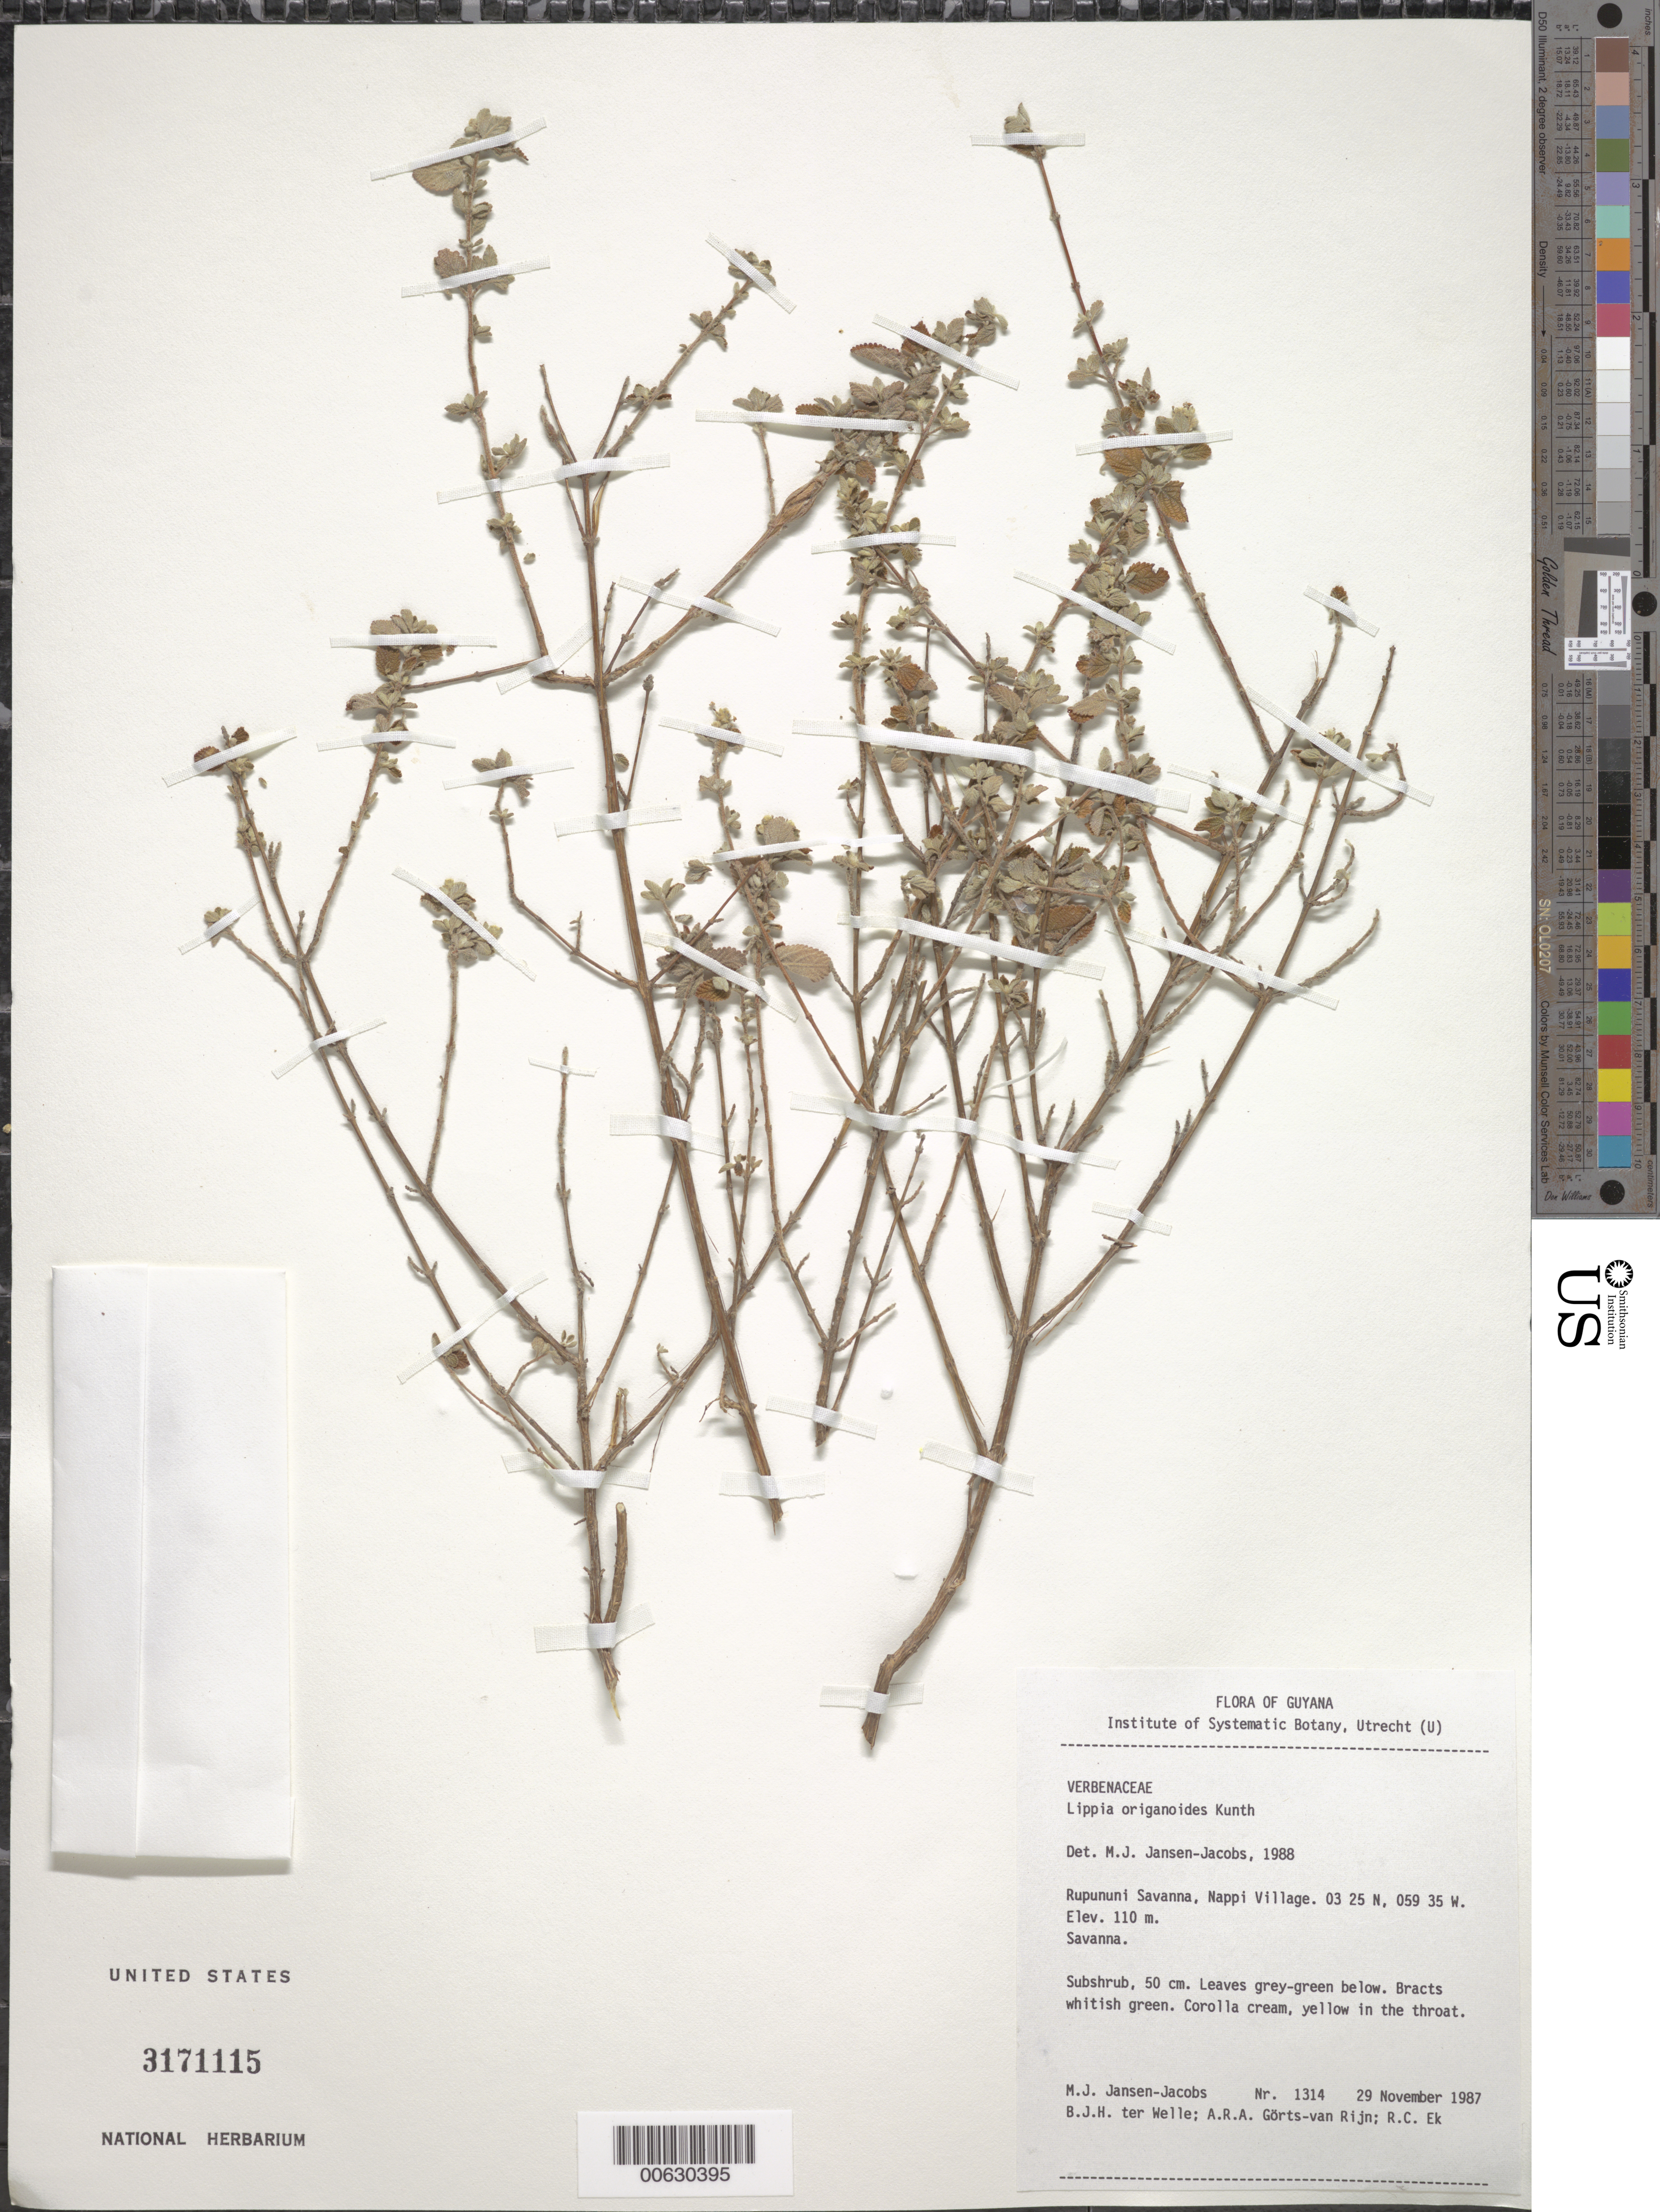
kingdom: Plantae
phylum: Tracheophyta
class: Magnoliopsida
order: Lamiales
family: Verbenaceae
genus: Lippia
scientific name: Lippia origanoides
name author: Kunth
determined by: Jansen-Jacobs, M. J., (U), Nationaal Herbarium Nederland, Utrecht University branch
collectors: M. J. Jansen-Jacobs, B. Welle, A. .R. A. Görts-van Rijn & R. C. Ek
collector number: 1314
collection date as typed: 29-Nov-87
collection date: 1987-11-29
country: Guyana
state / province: U. Takutu-U. Essequibo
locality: Nappi Village, Rupununi Savanna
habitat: Savanna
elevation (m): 110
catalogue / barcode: US 3171115